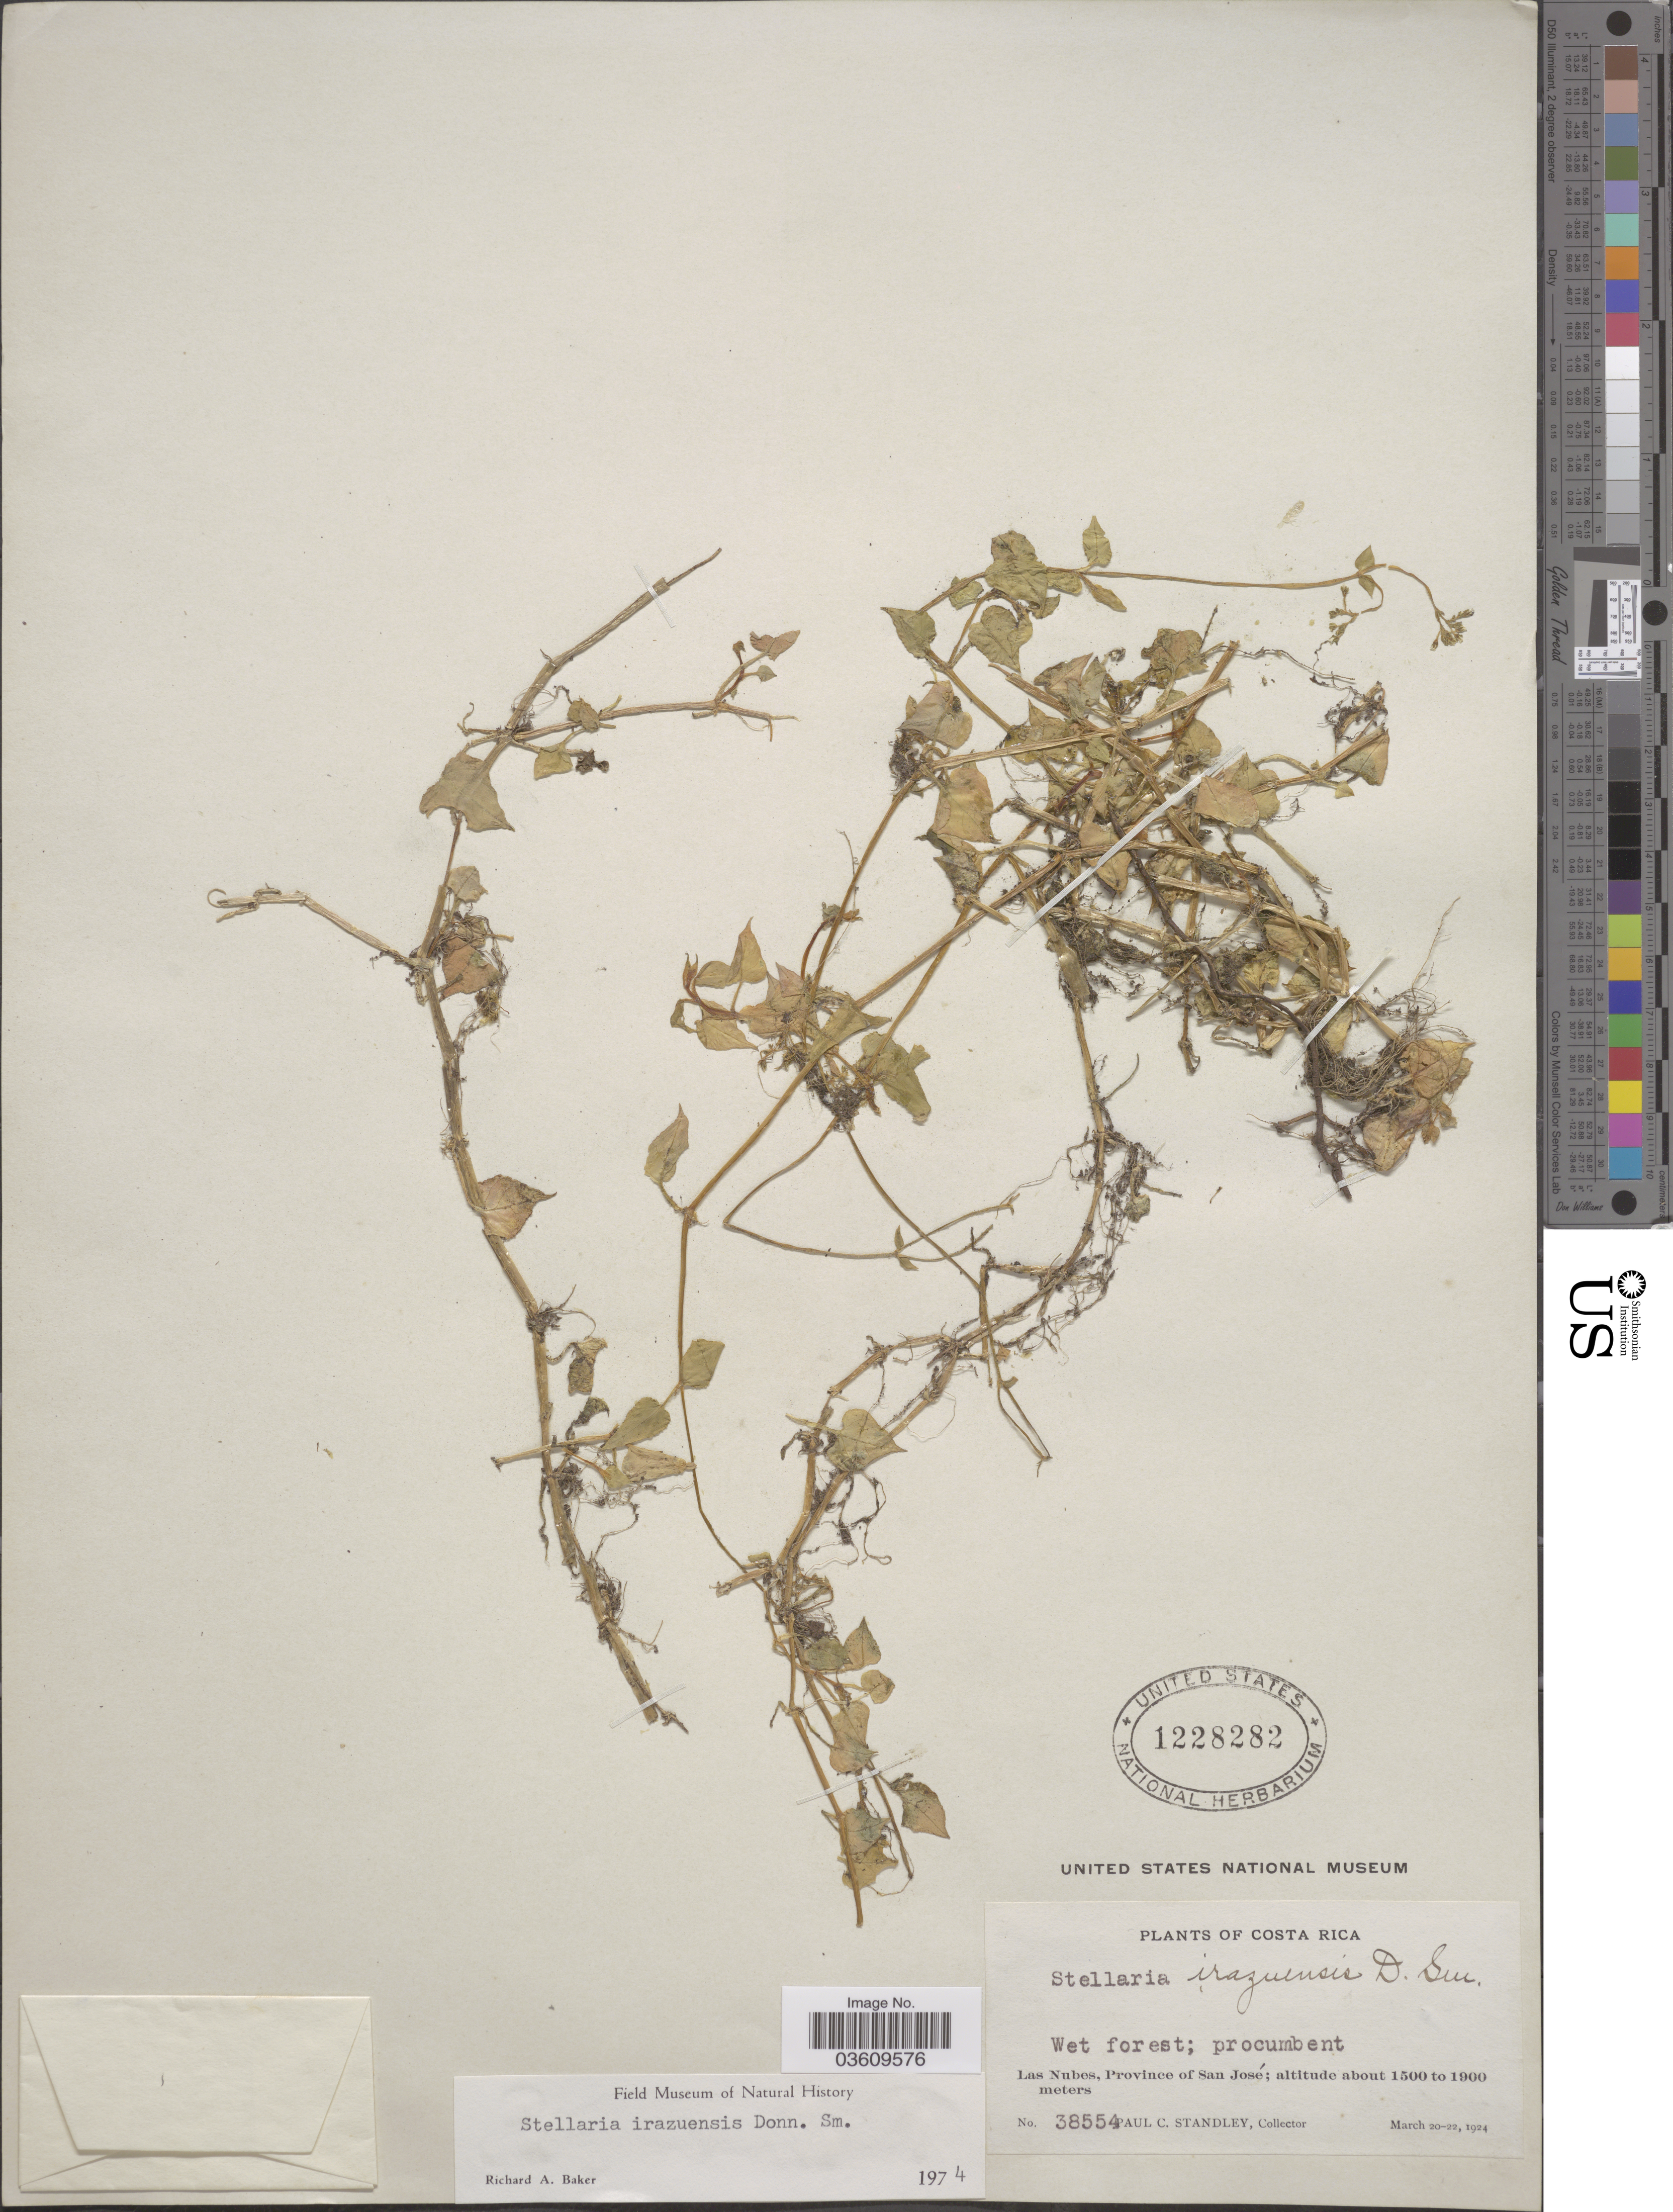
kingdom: Plantae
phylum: Tracheophyta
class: Magnoliopsida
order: Caryophyllales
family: Caryophyllaceae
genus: Stellaria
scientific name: Stellaria irazuensis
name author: Donn. Sm.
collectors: P. C. Standley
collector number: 38554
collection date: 1924-03-20/1924-03-22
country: Costa Rica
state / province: San José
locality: Las Nubes.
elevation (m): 1500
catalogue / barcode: US 1228282